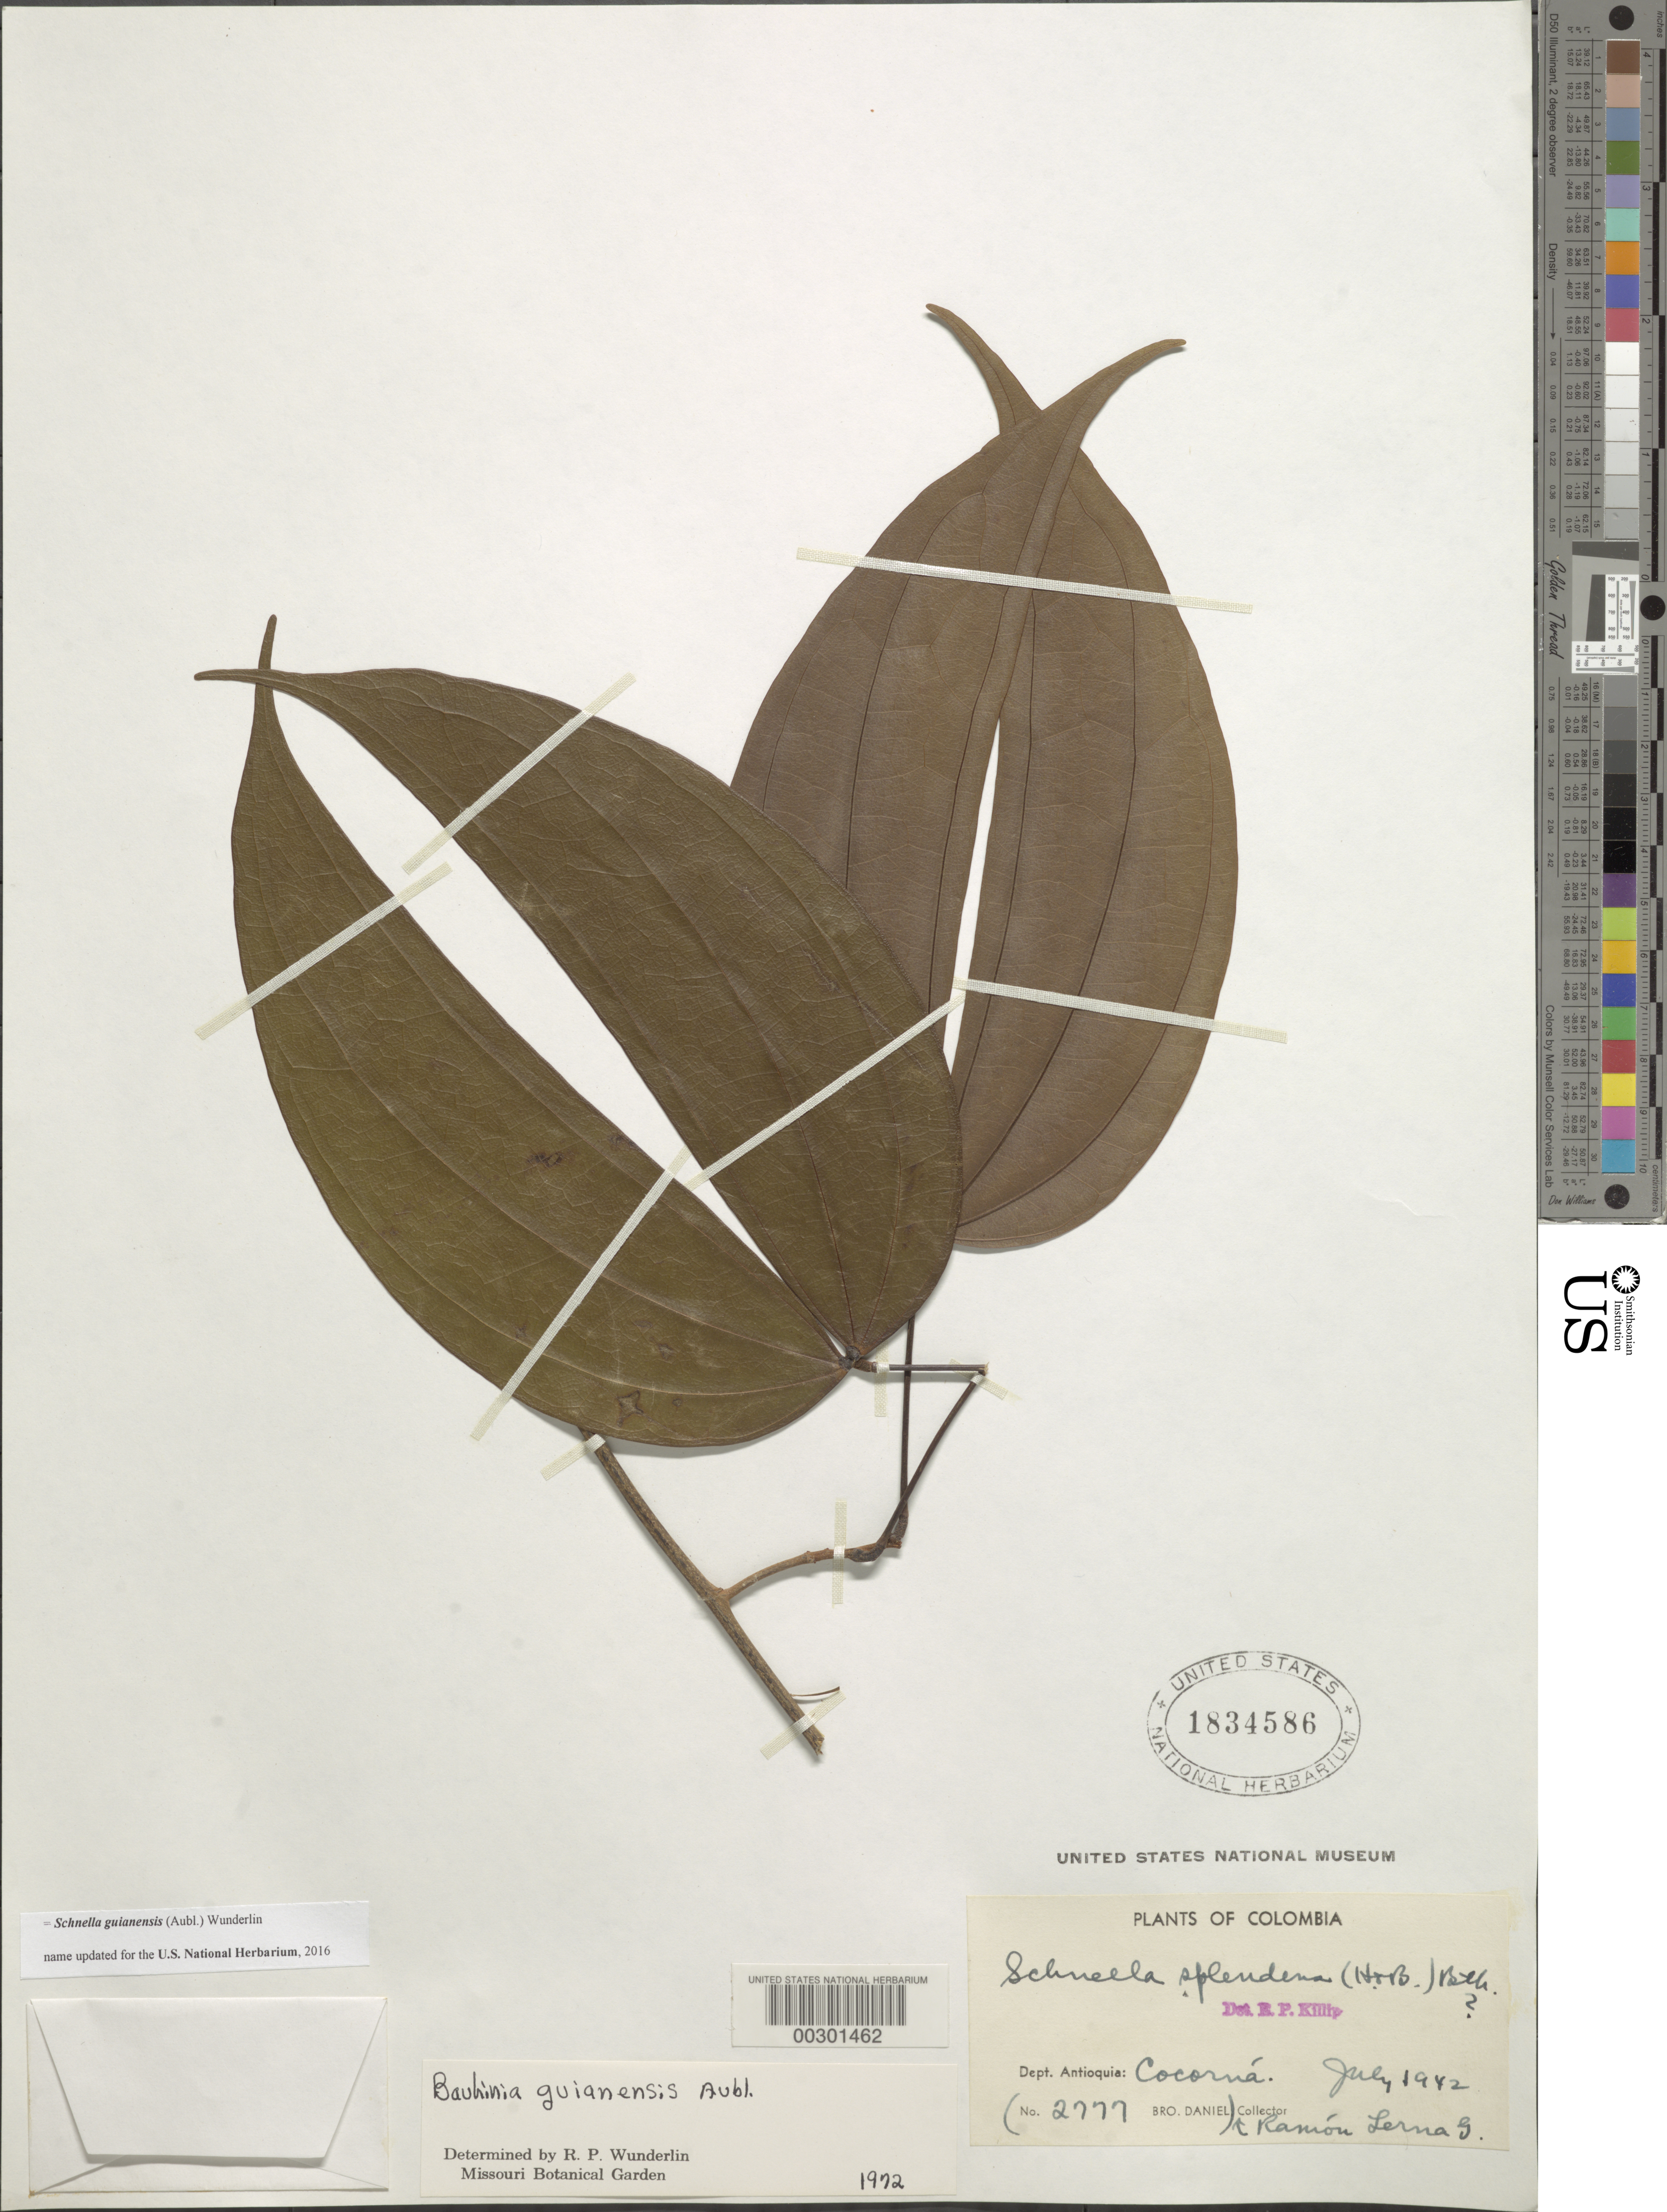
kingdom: Plantae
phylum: Tracheophyta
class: Magnoliopsida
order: Fabales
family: Fabaceae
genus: Schnella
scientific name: Schnella guianensis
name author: (Aubl.) Wunderlin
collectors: Bro. Daniel & R. Lerna S.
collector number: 2777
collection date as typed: Jul 1942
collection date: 1942-07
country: Colombia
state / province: Antioquia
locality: Cocorna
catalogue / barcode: US 1834586